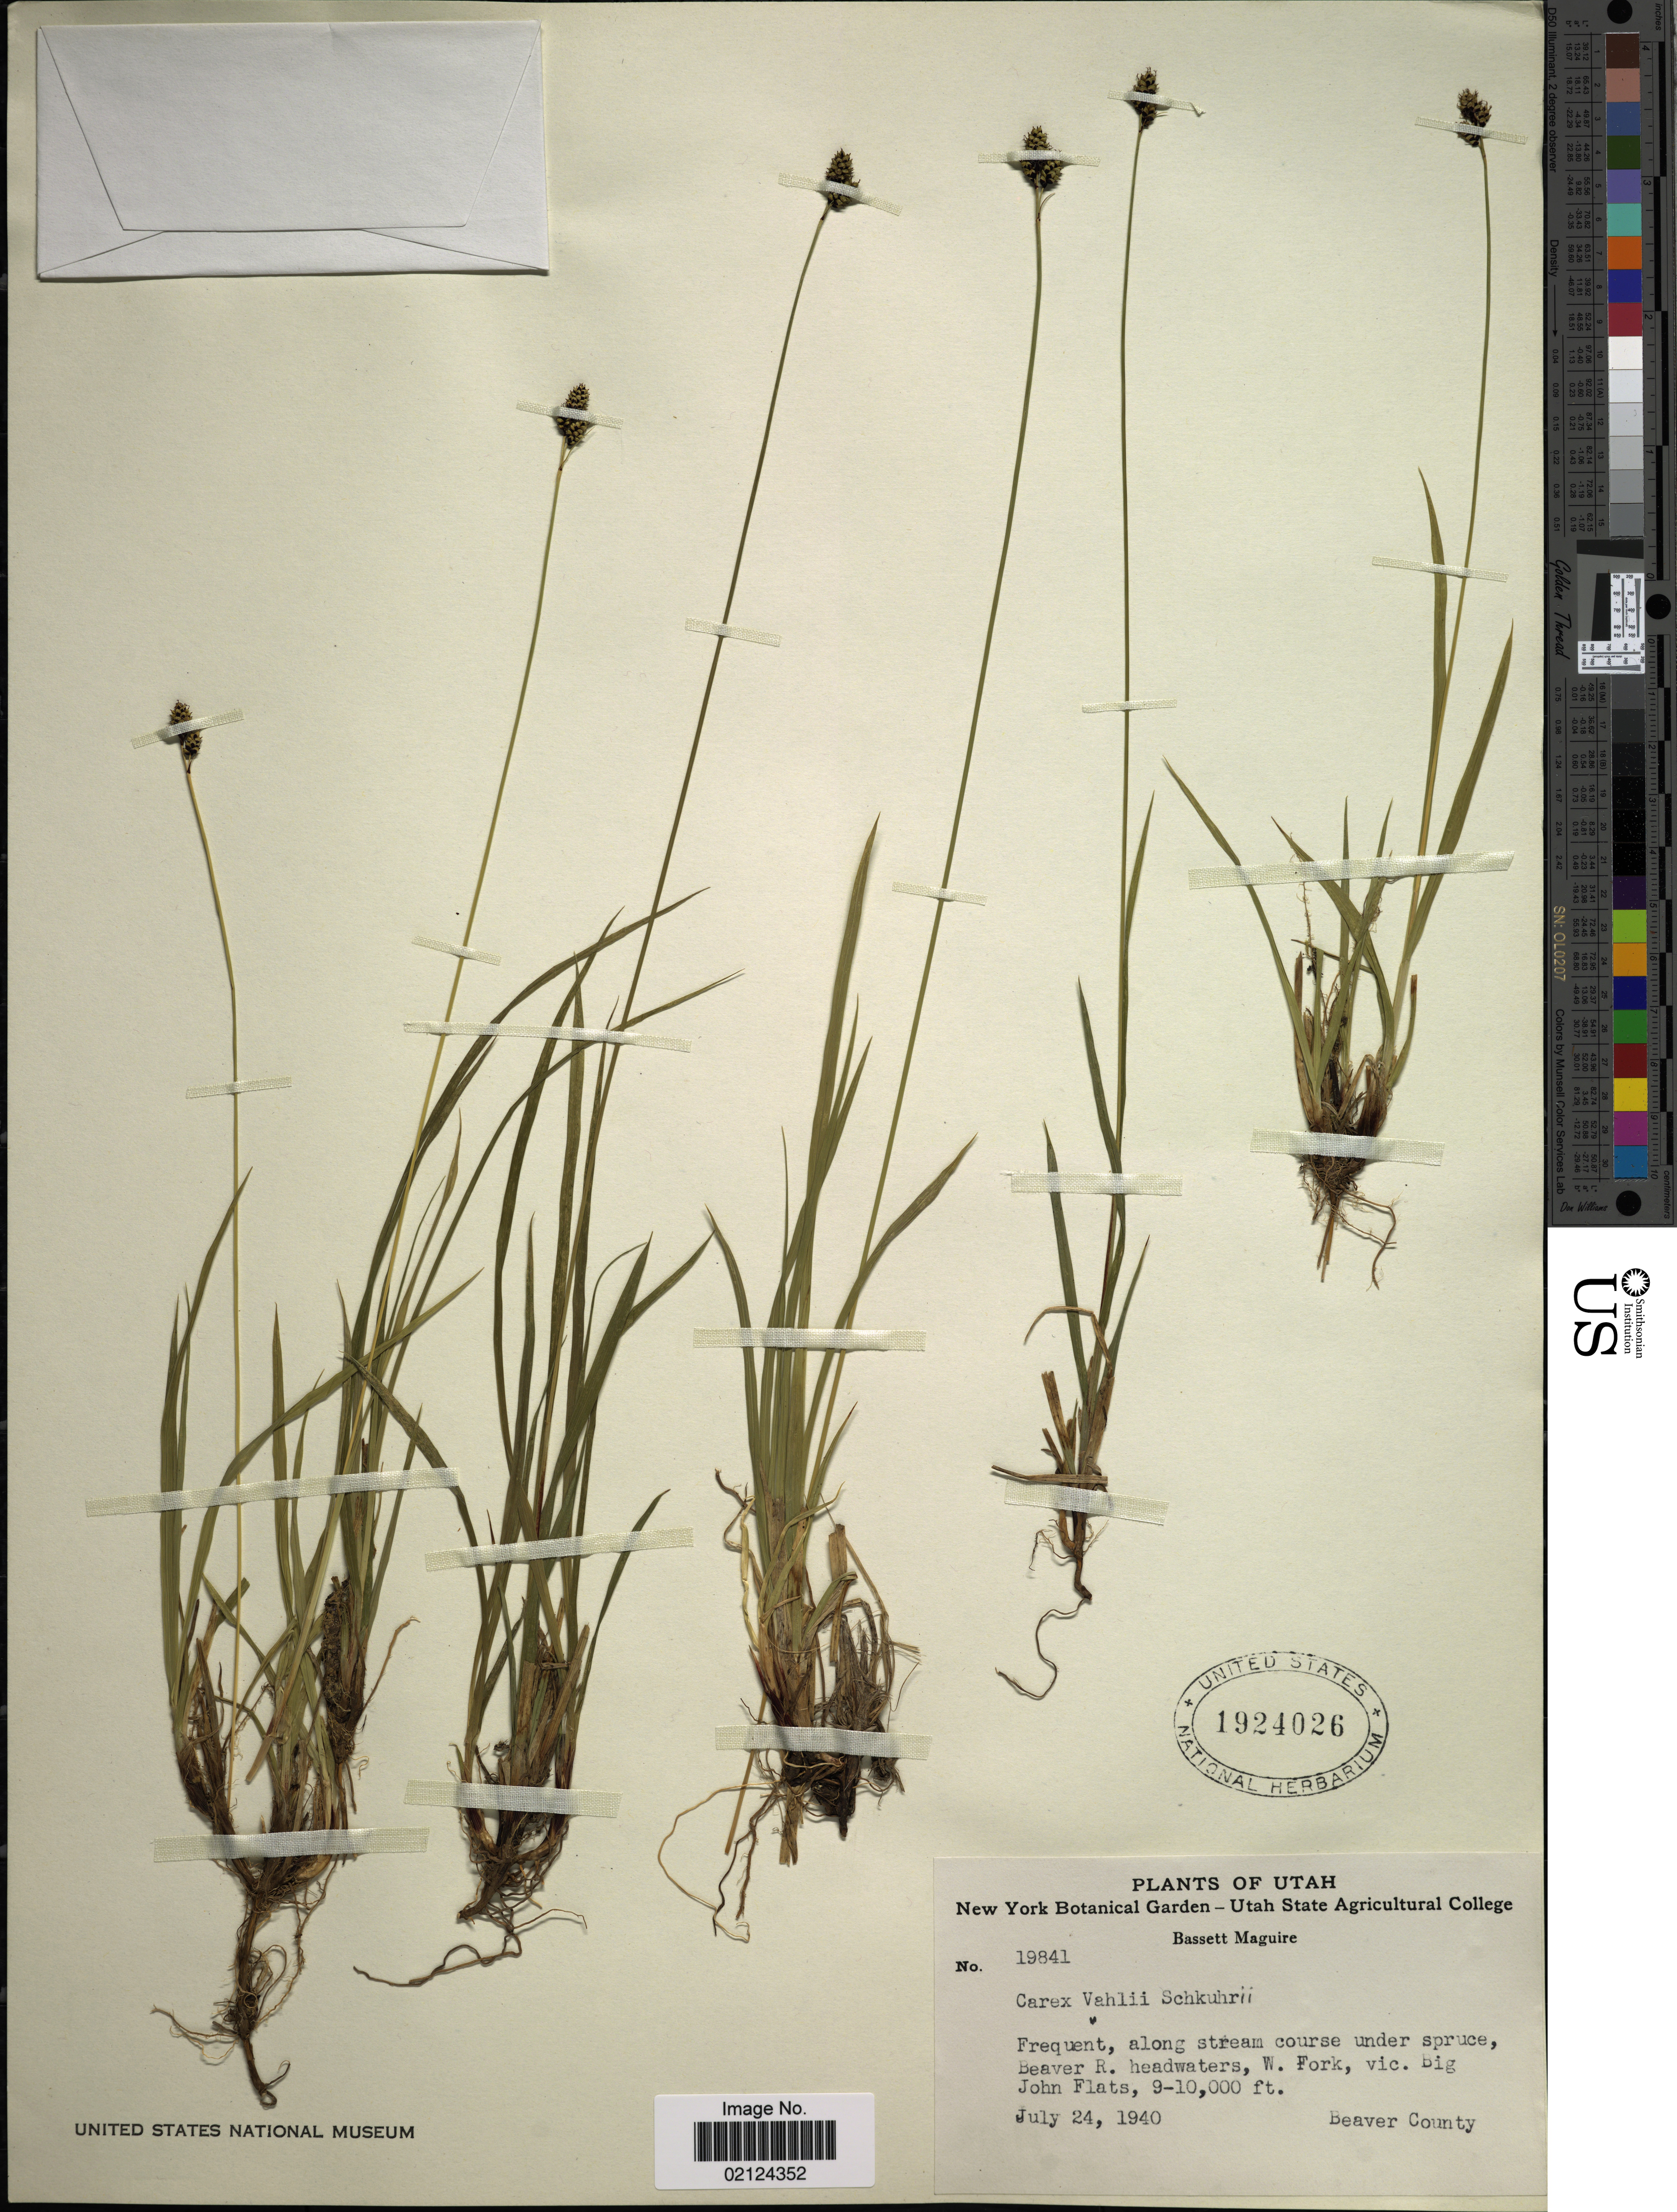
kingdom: Plantae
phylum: Tracheophyta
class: Liliopsida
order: Poales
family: Cyperaceae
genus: Carex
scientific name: Carex media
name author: R. Br.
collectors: B. Maguire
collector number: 19841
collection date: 1940-07-24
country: United States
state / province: Utah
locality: Beaver R. headwaters, W. Fork, vic. Big John Flats, Beaver County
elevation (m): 2743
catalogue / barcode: US 1924026